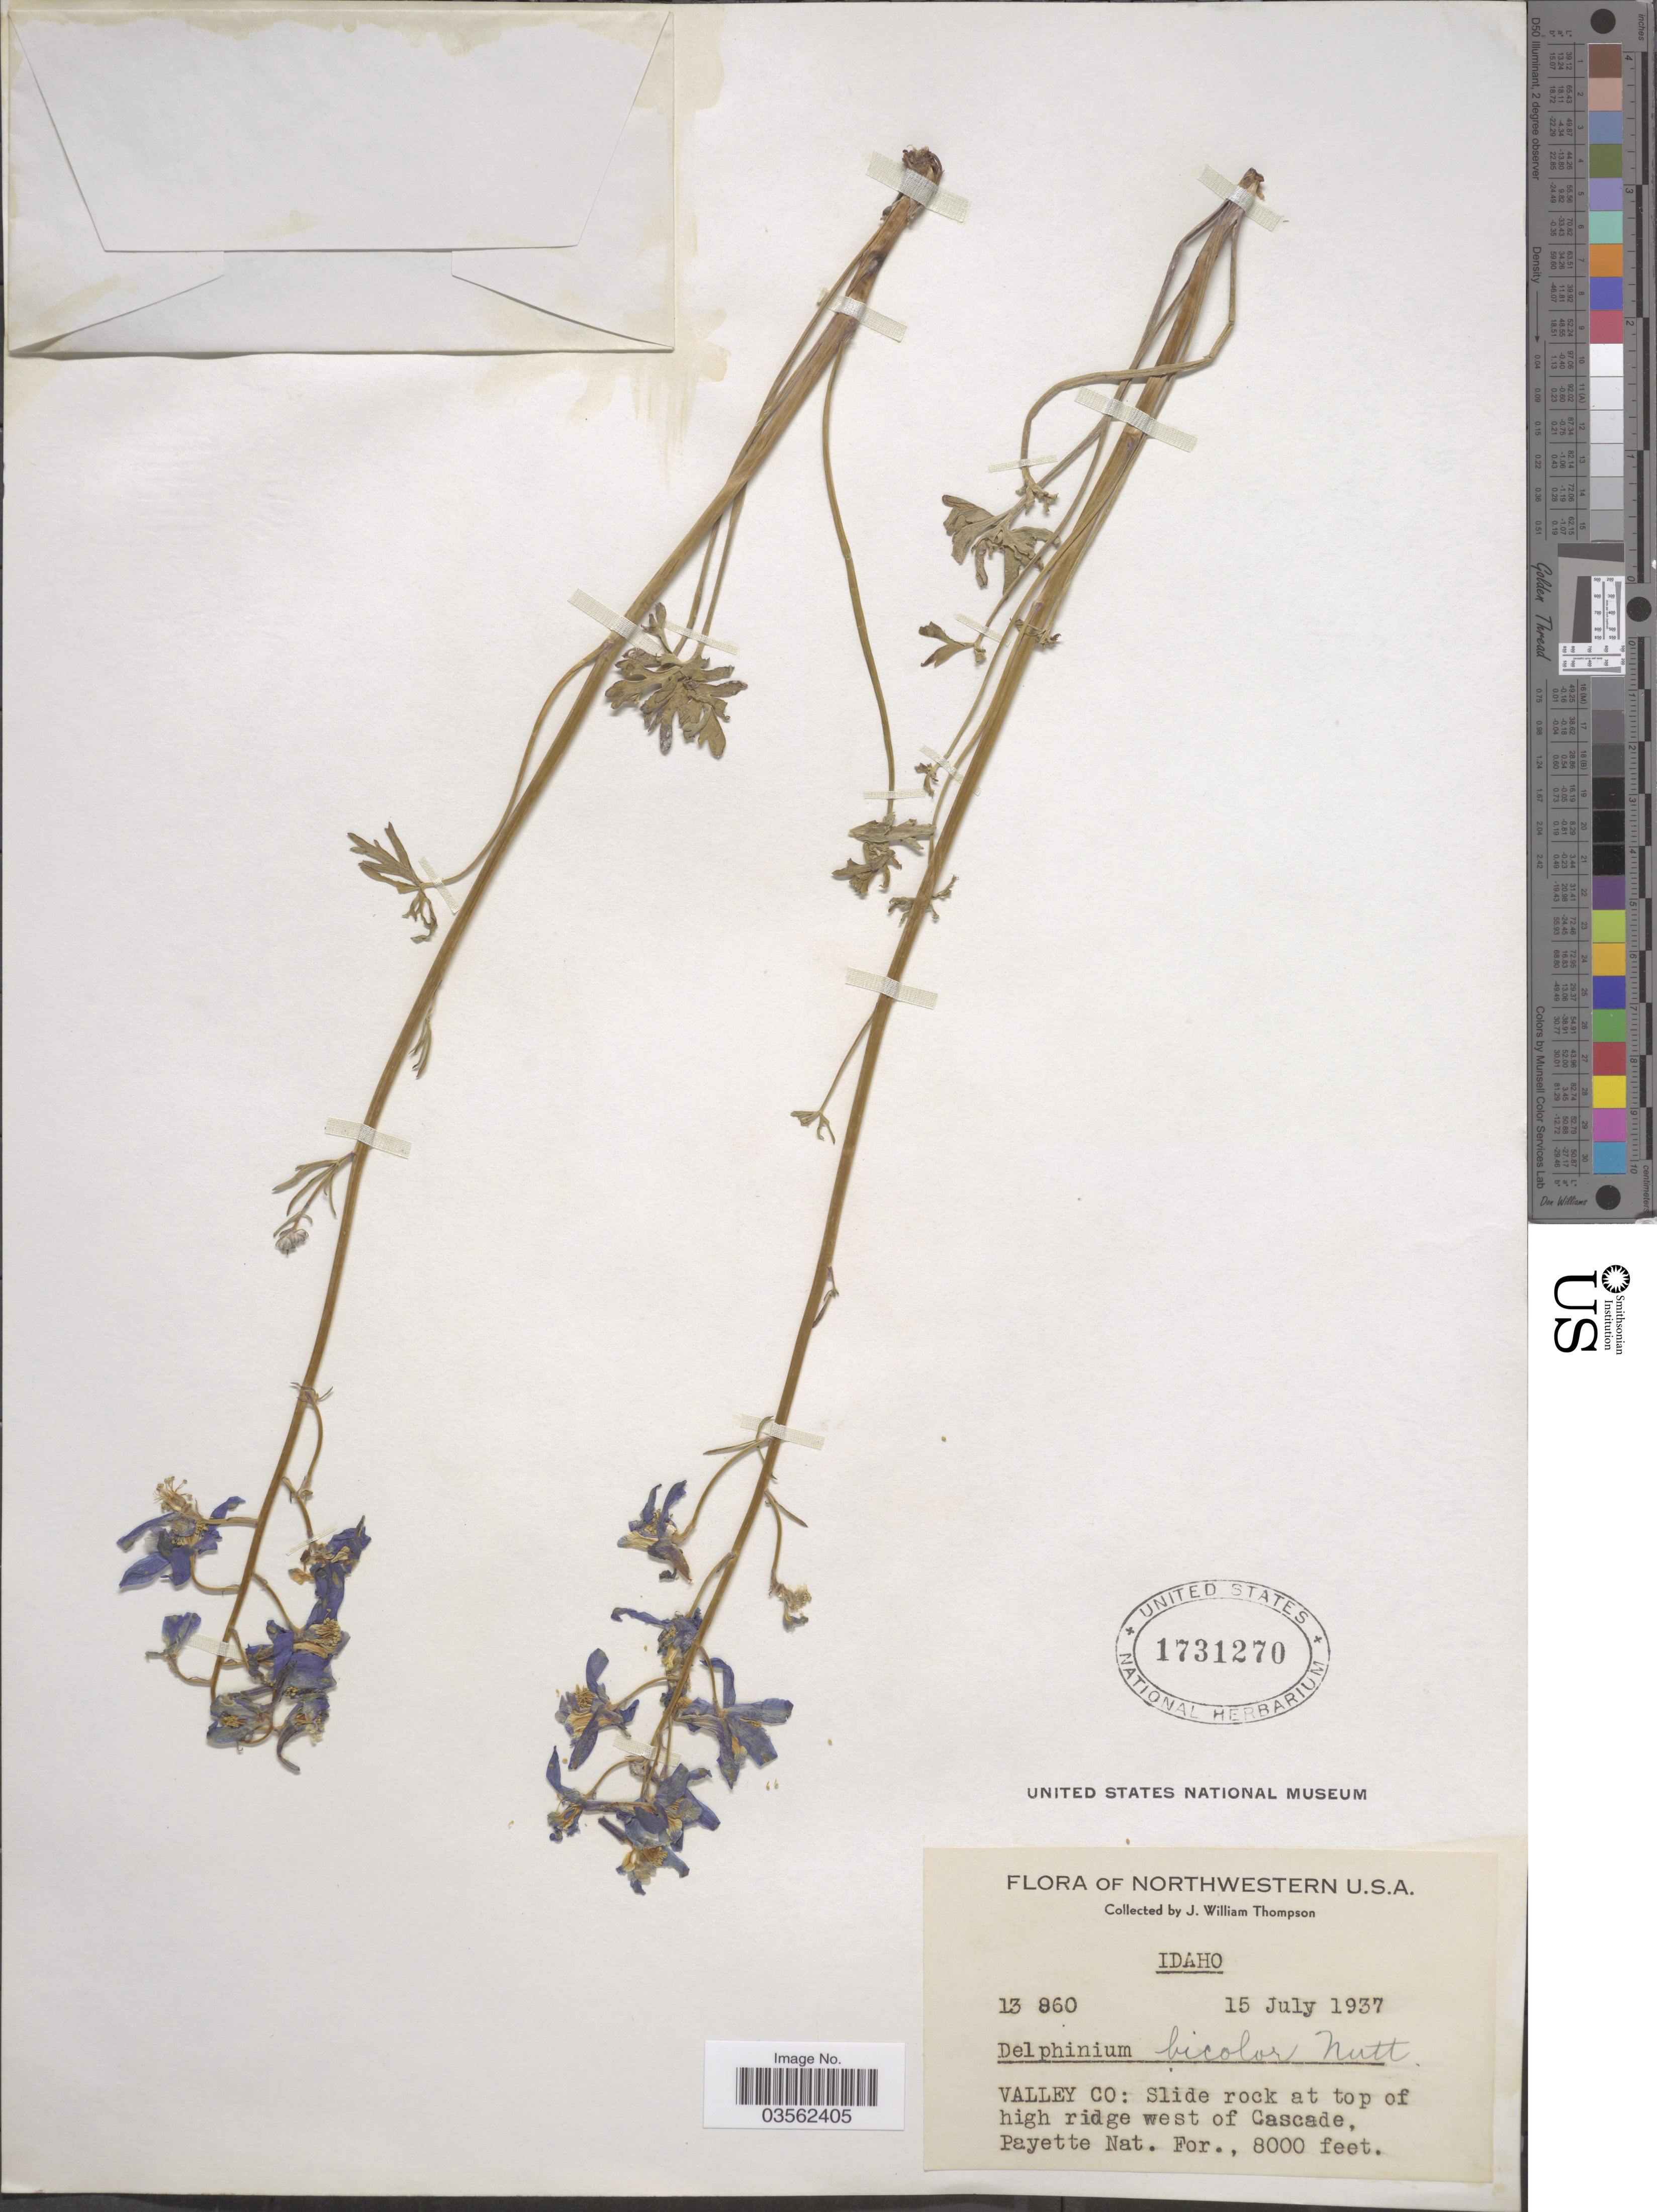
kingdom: Plantae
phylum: Tracheophyta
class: Magnoliopsida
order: Ranunculales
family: Ranunculaceae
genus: Delphinium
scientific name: Delphinium bicolor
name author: Nutt.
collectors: J. W. Thompson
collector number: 13860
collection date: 1937-07-15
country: United States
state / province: Idaho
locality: Northwestern U.S.A. Valley Co: Slide rock at top of high ridge west of Cascade, Payette Nat. For.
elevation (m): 2438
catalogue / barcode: US 1731270